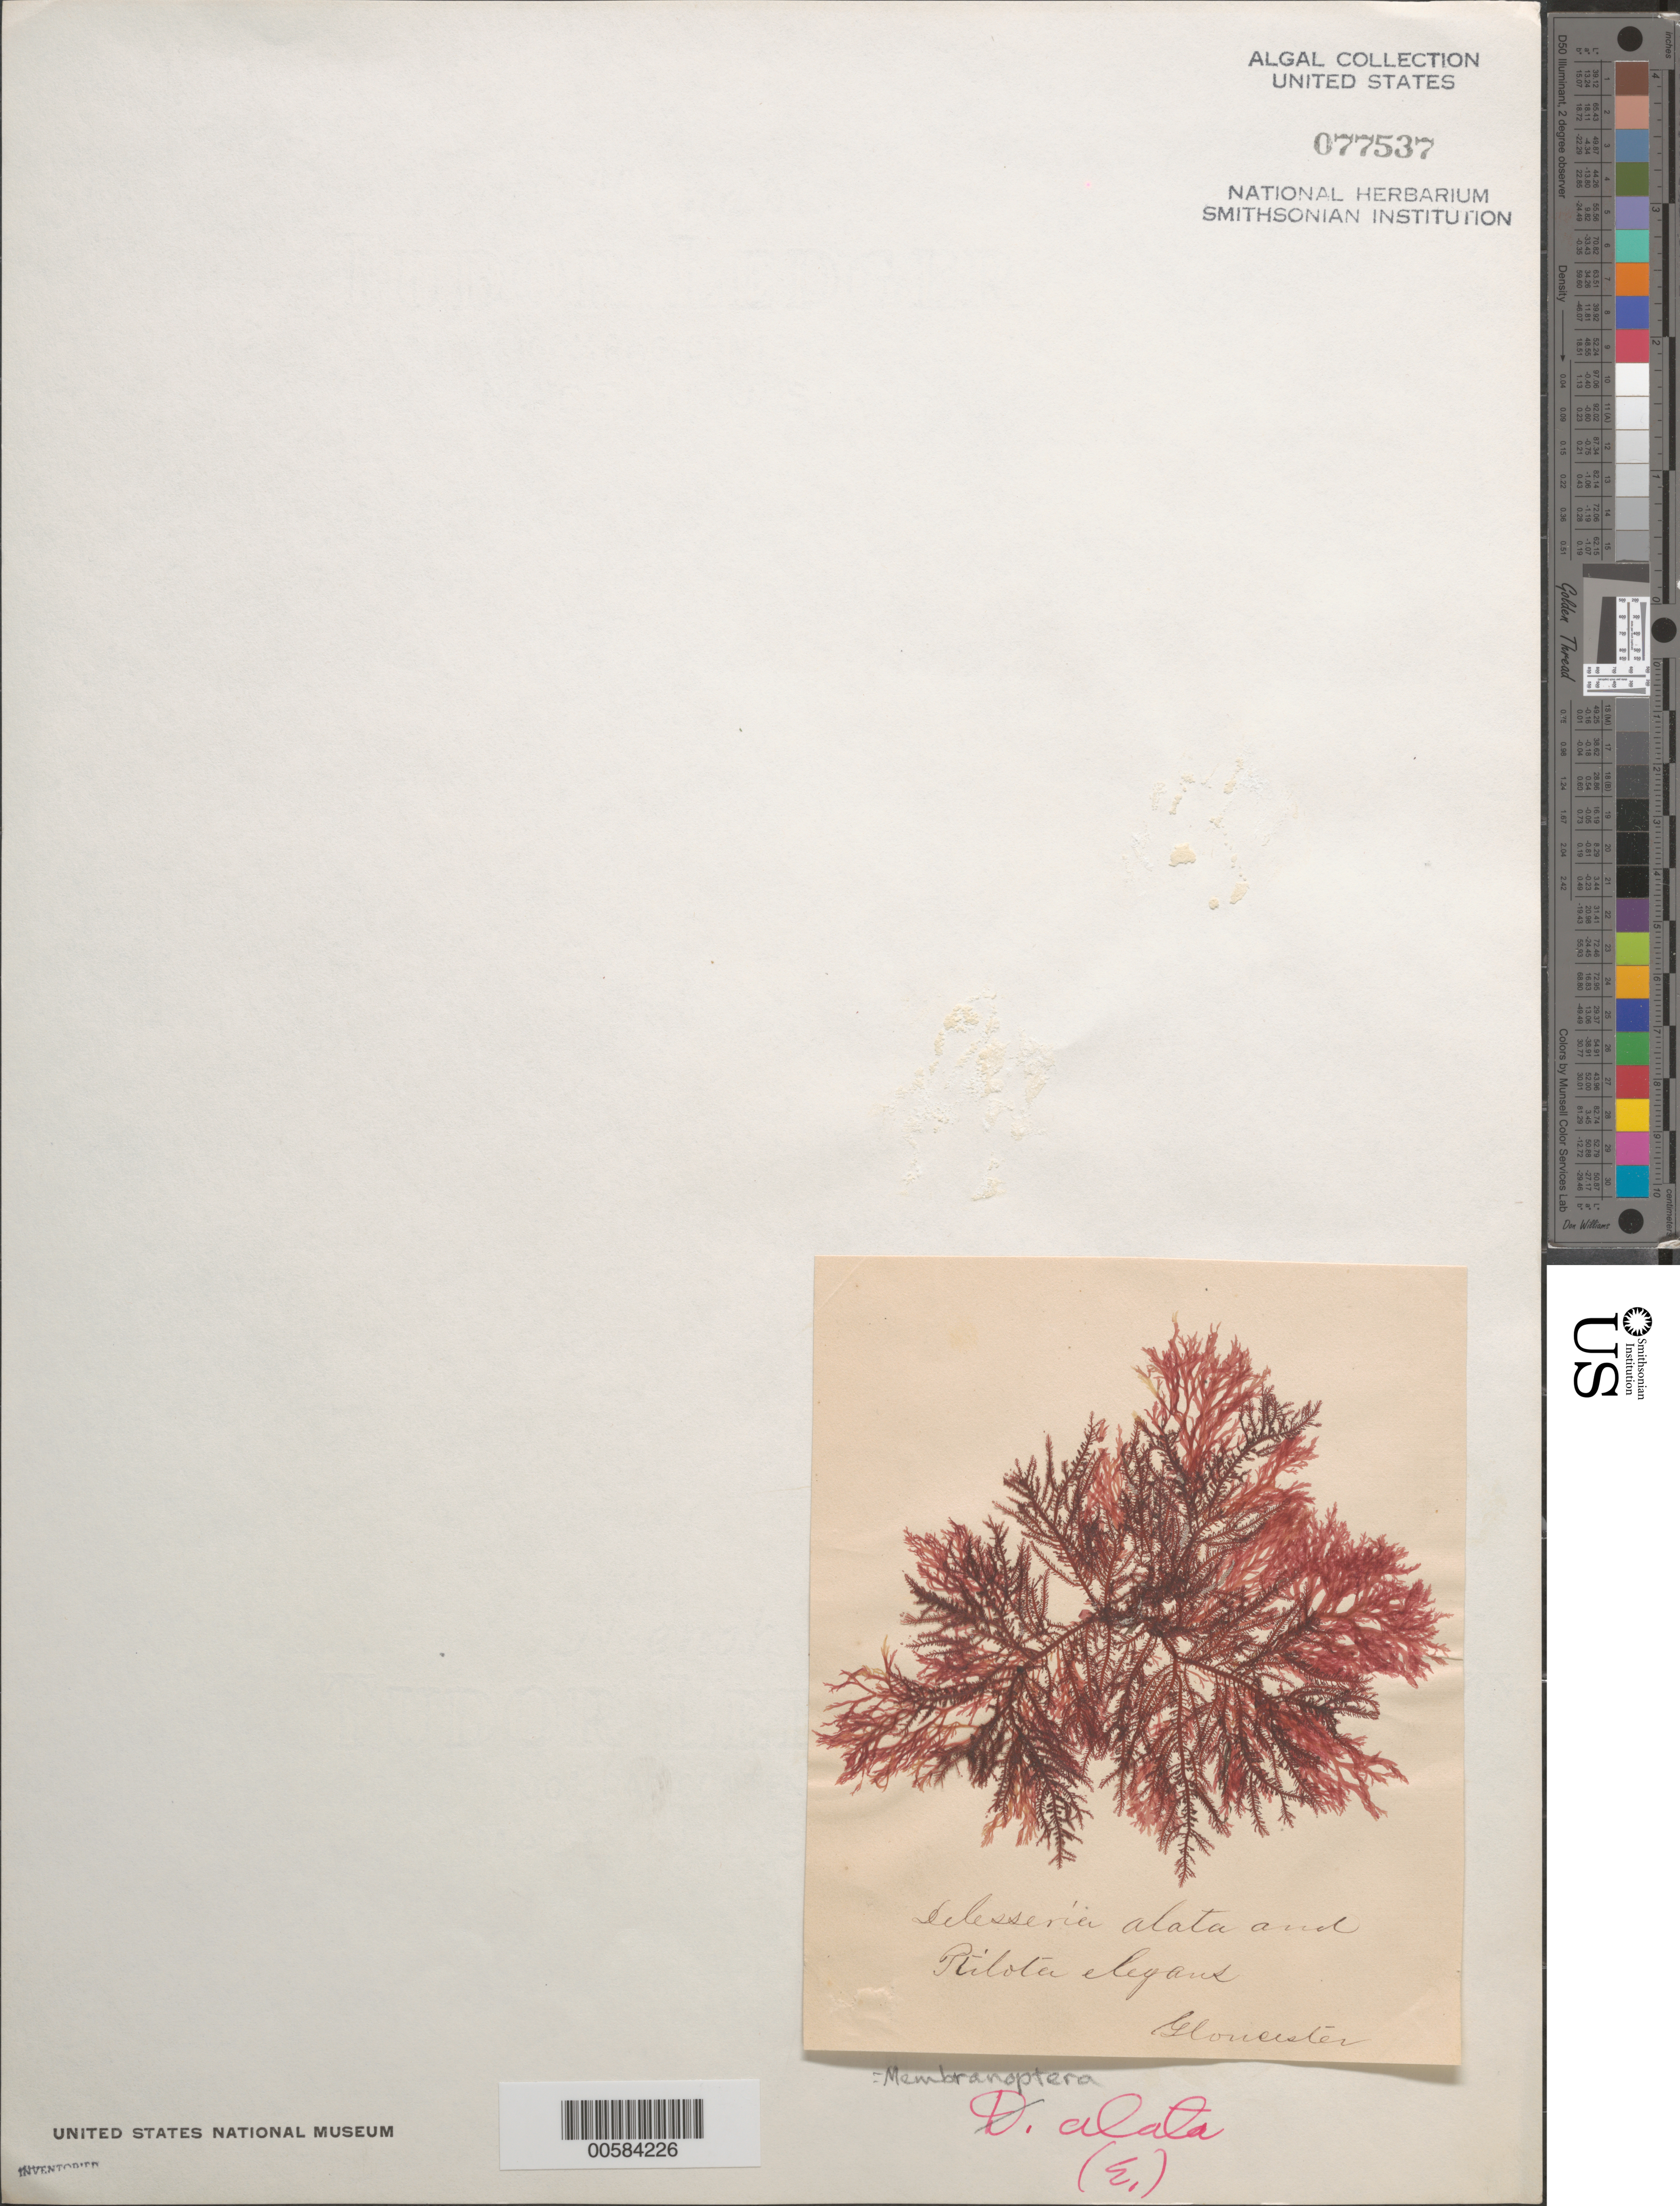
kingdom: Plantae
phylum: Rhodophyta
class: Florideophyceae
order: Ceramiales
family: Delesseriaceae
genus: Membranoptera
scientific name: Membranoptera alata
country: United Kingdom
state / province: England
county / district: Gloucestershire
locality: Gloucester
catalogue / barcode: US 77537